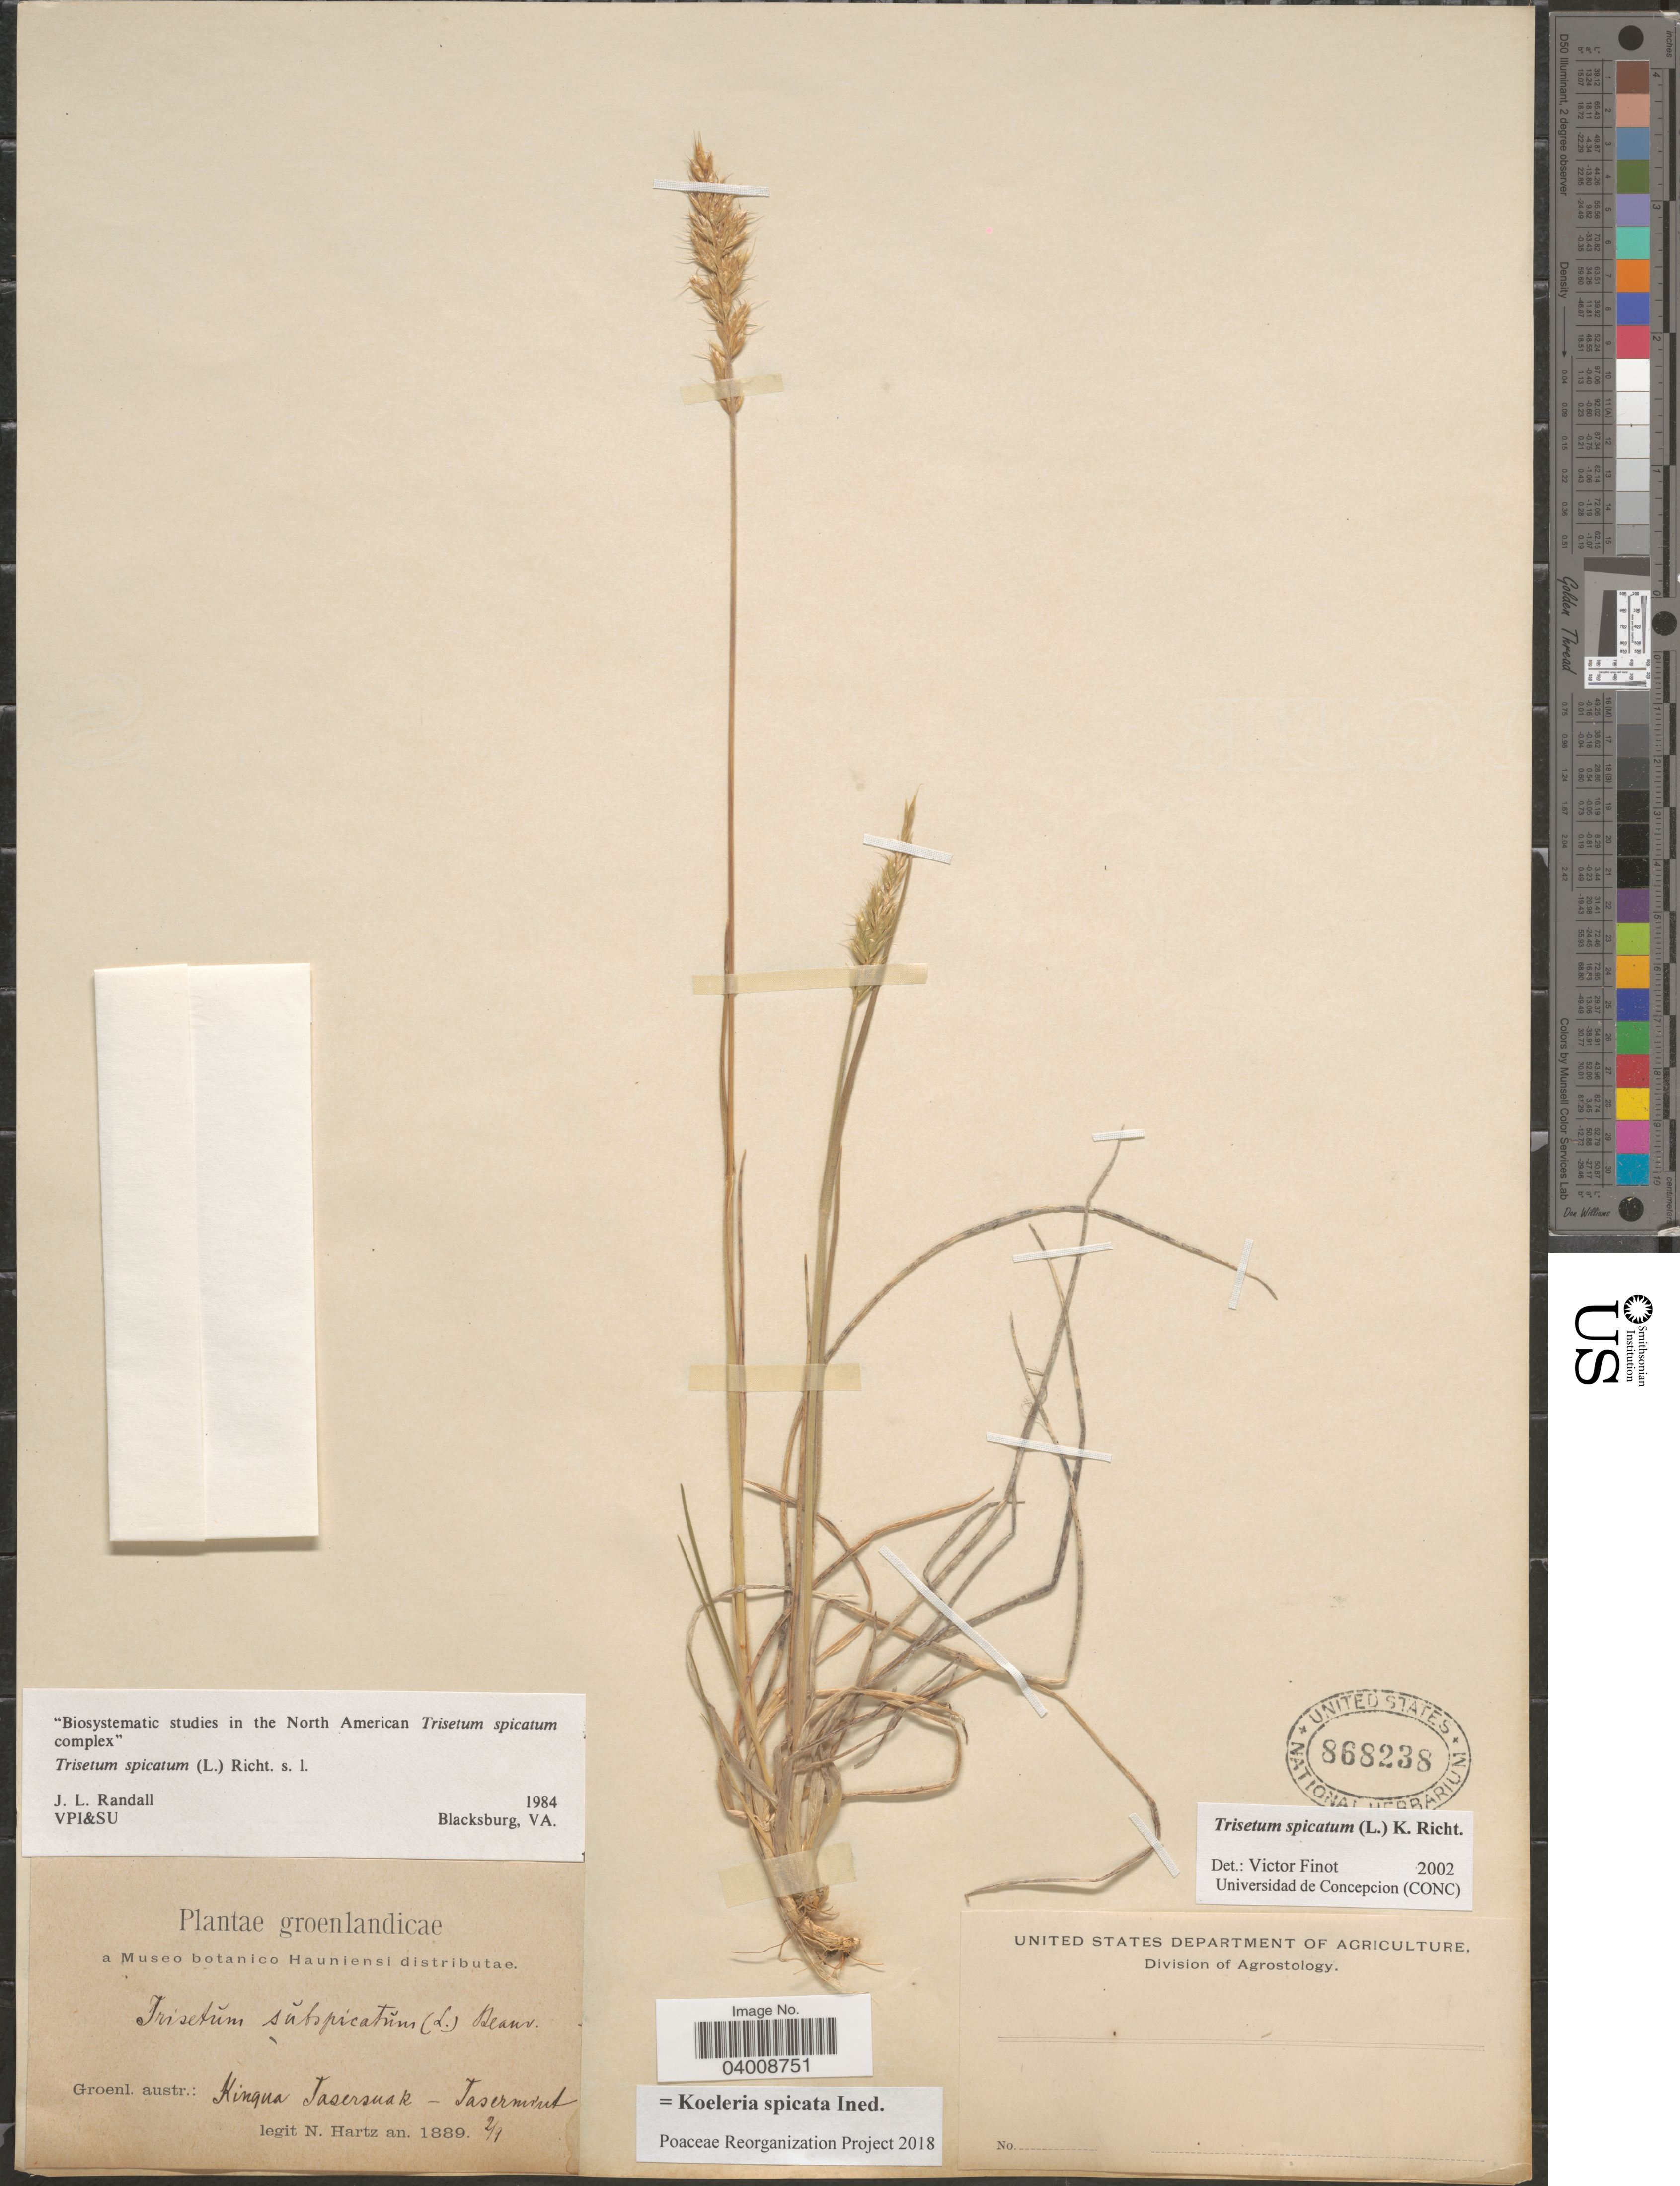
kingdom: Plantae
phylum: Tracheophyta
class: Liliopsida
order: Poales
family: Poaceae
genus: Koeleria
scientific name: Koeleria spicata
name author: (L.) Barberá et al.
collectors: N. Hartz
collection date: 1889-09-02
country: Greenland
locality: Groenlandicae. Groenl. austr.: Kingua Tasersuak - Tasermiut.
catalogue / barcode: US 868238